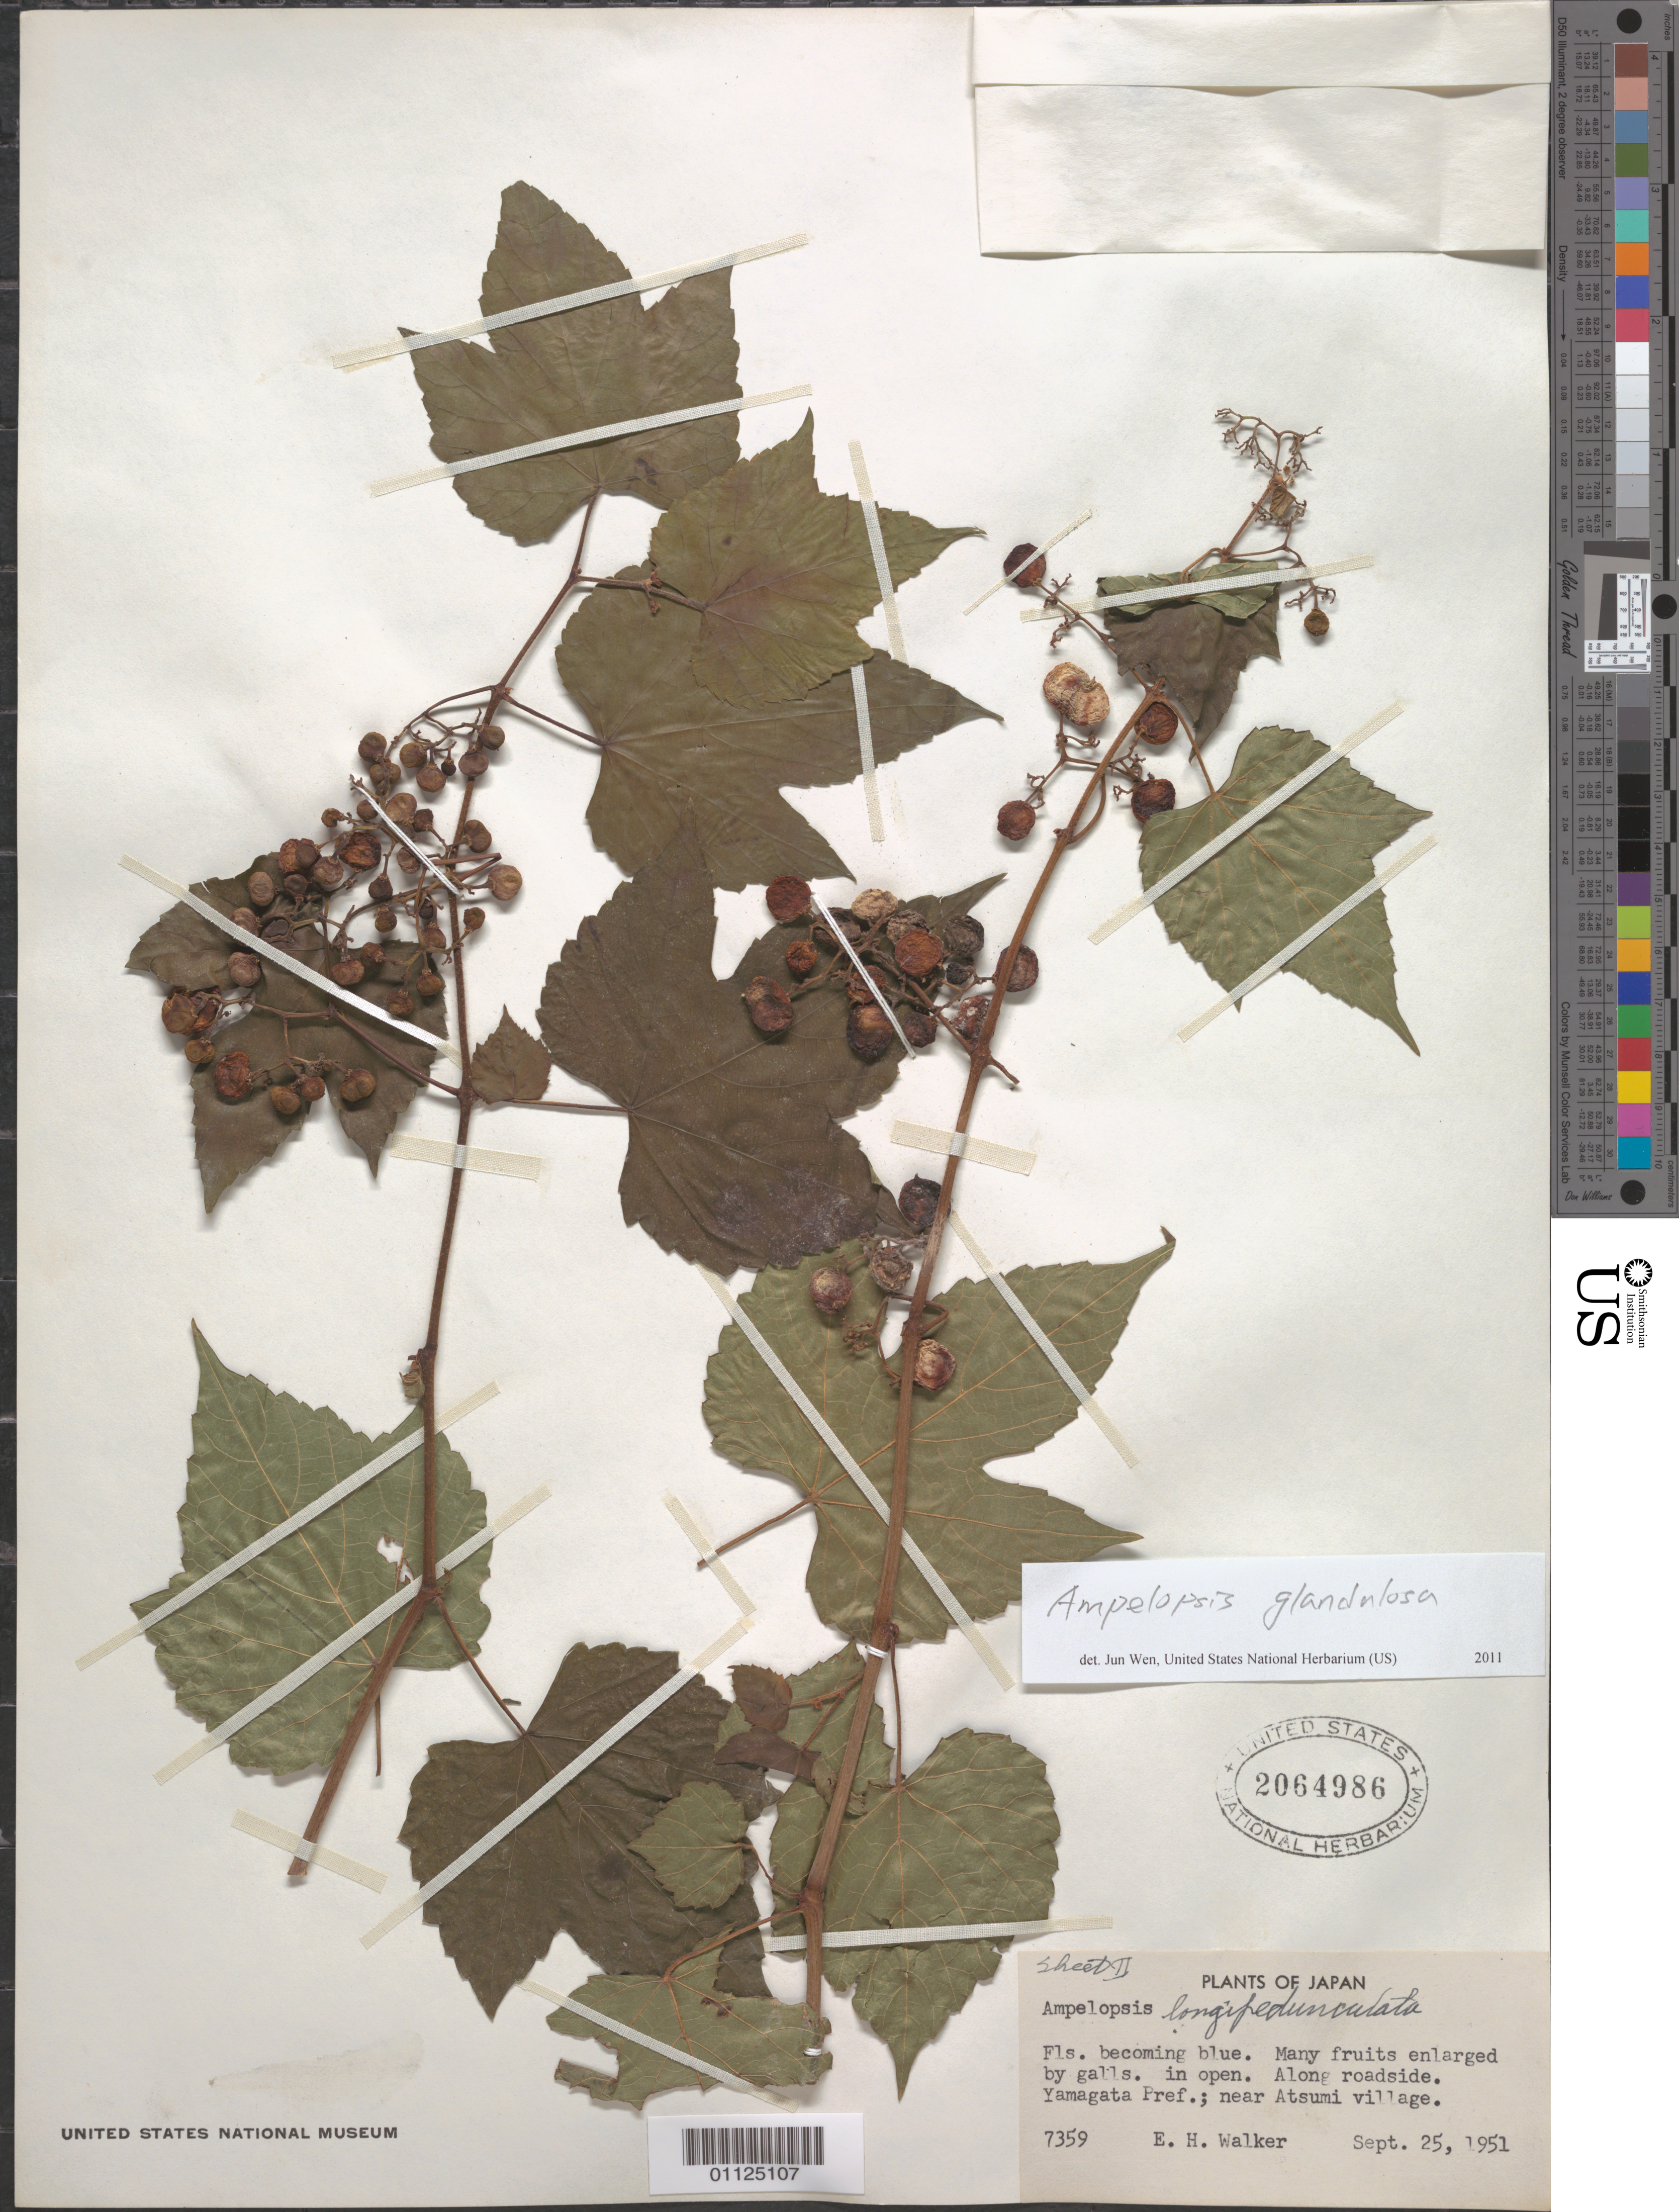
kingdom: Plantae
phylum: Tracheophyta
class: Magnoliopsida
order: Vitales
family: Vitaceae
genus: Ampelopsis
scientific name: Ampelopsis glandulosa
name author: (Wall.) Momiy.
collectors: E. H. Walker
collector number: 7359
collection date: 1951-09-25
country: Japan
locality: Yamagata Pref., near Atsumi village.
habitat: Along roadside.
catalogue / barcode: US 2064986